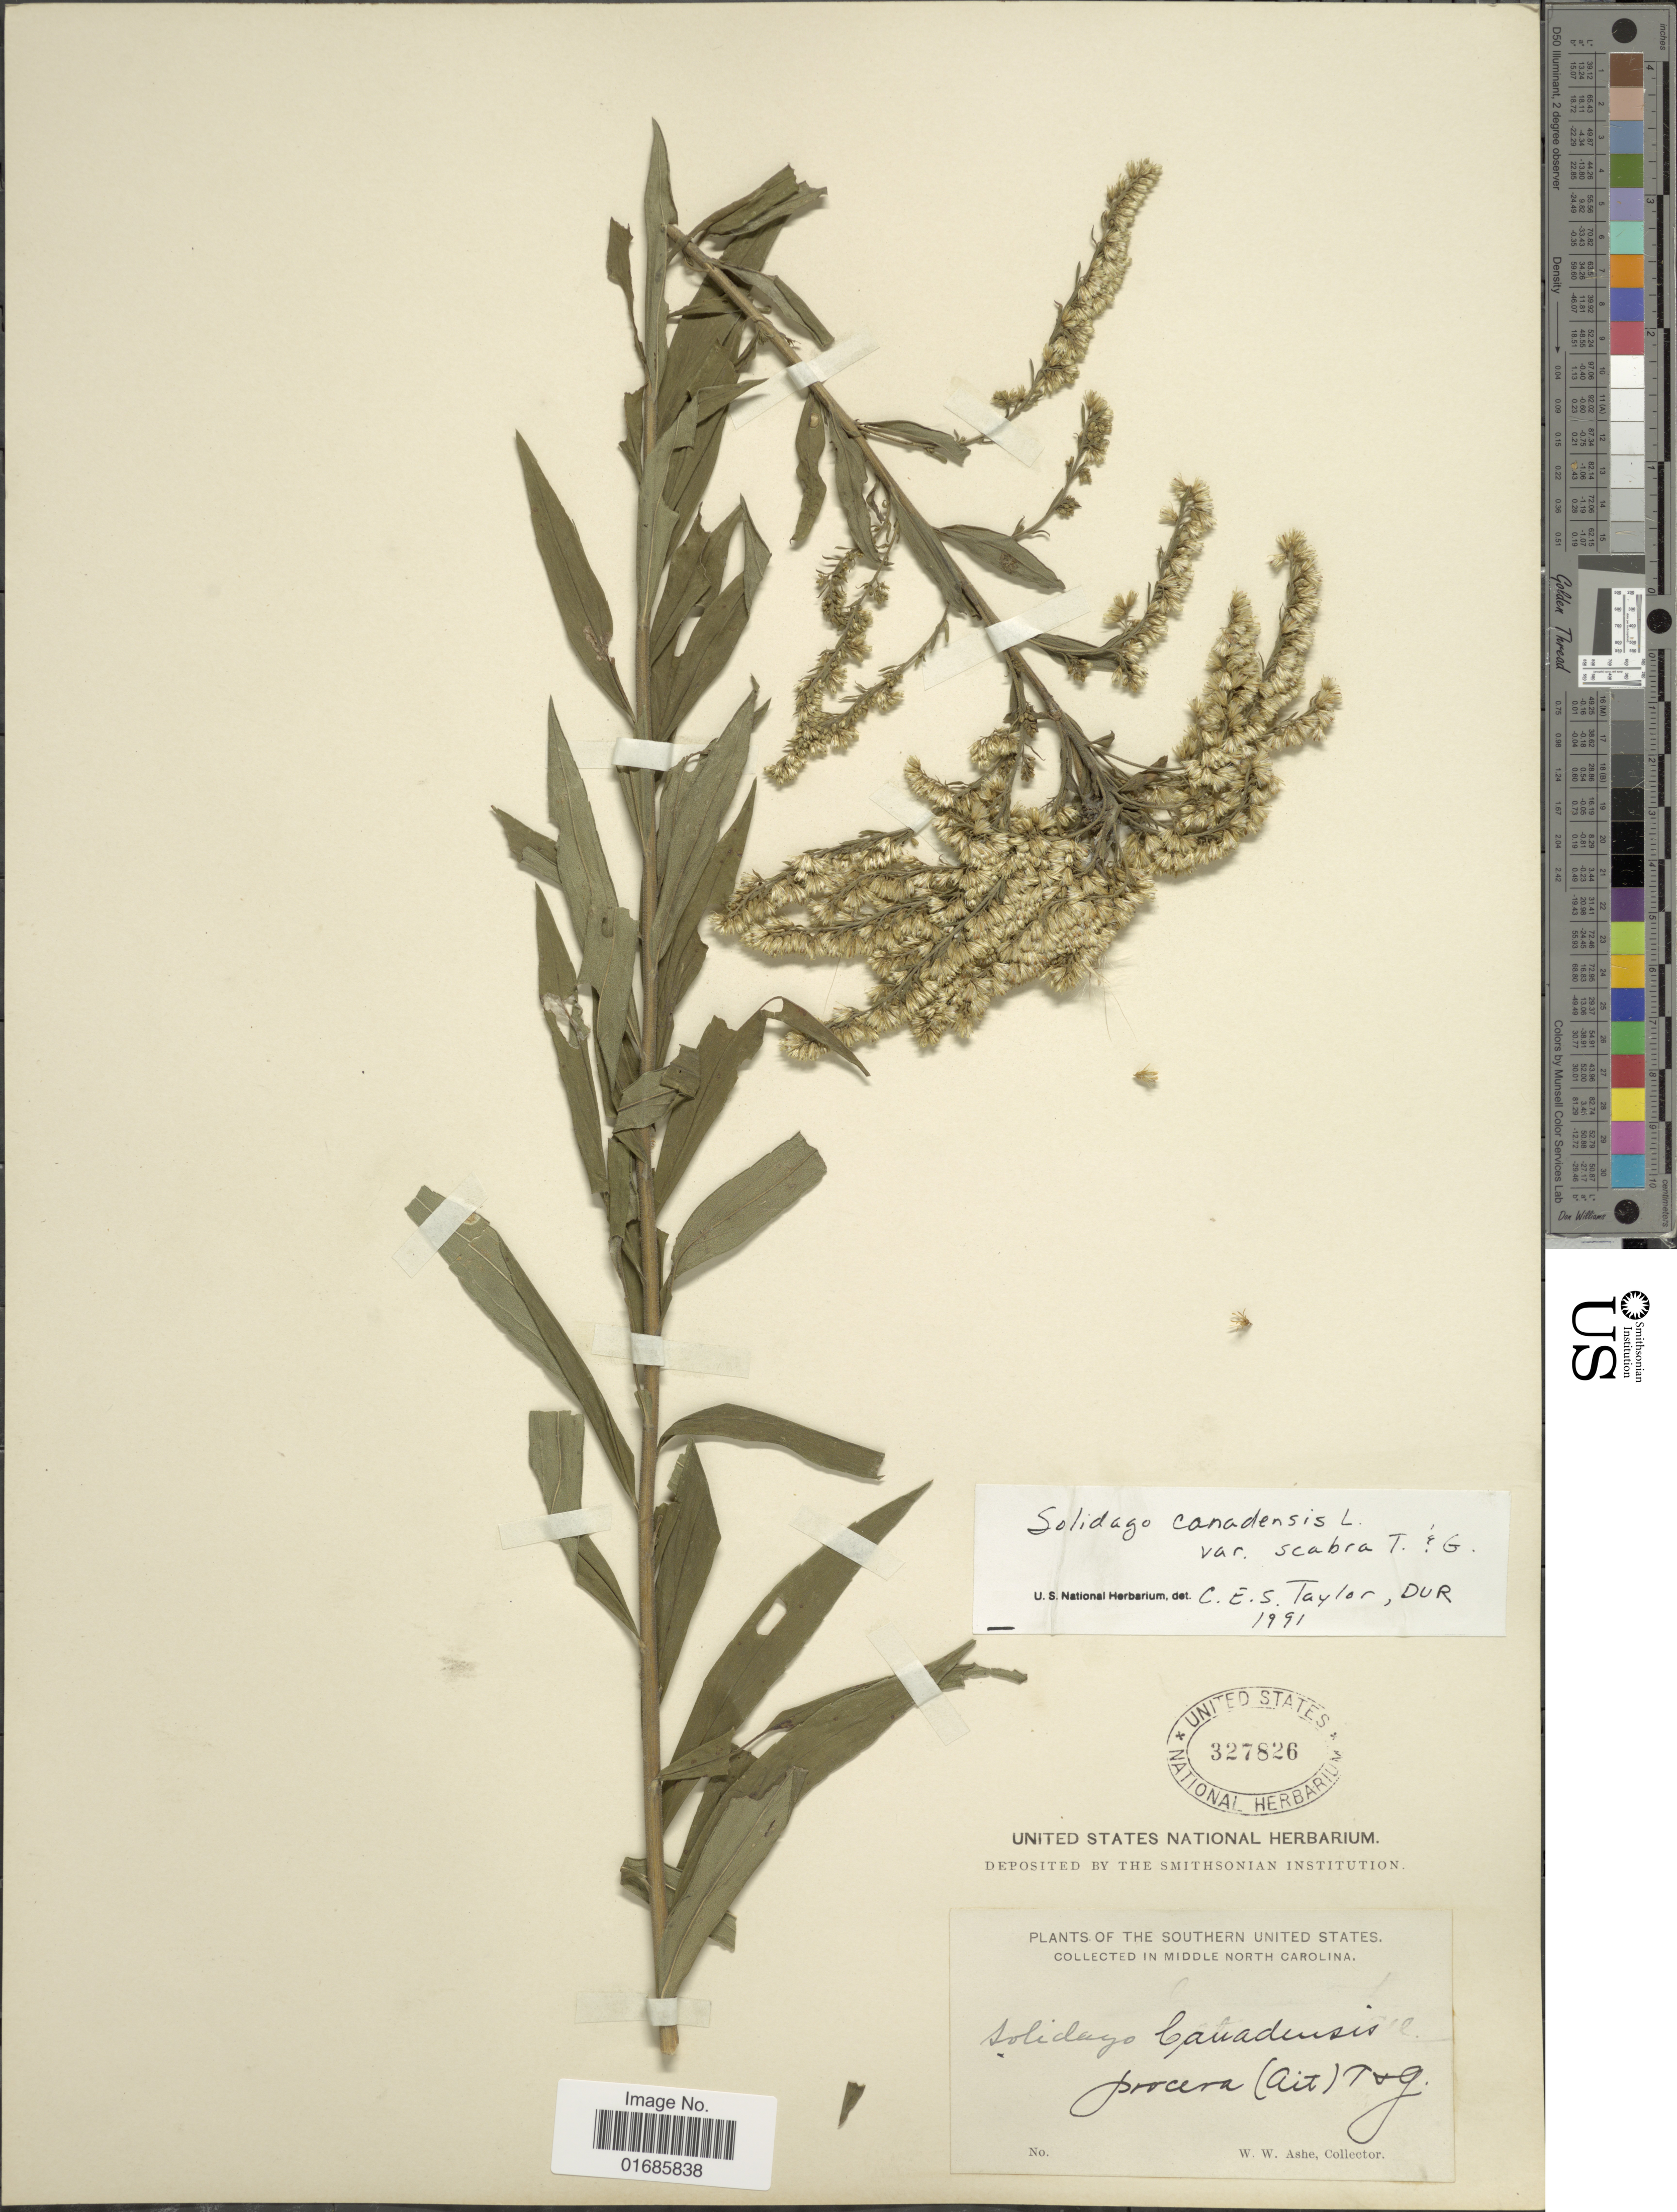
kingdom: Plantae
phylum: Tracheophyta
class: Magnoliopsida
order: Asterales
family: Asteraceae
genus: Solidago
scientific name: Solidago canadensis var. scabra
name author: (Muhl. ex Willd.) Torr. & A. Gray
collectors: W. W. Ashe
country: United States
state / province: North Carolina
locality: Southern United States, Middle North Carolina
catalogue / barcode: US 327826